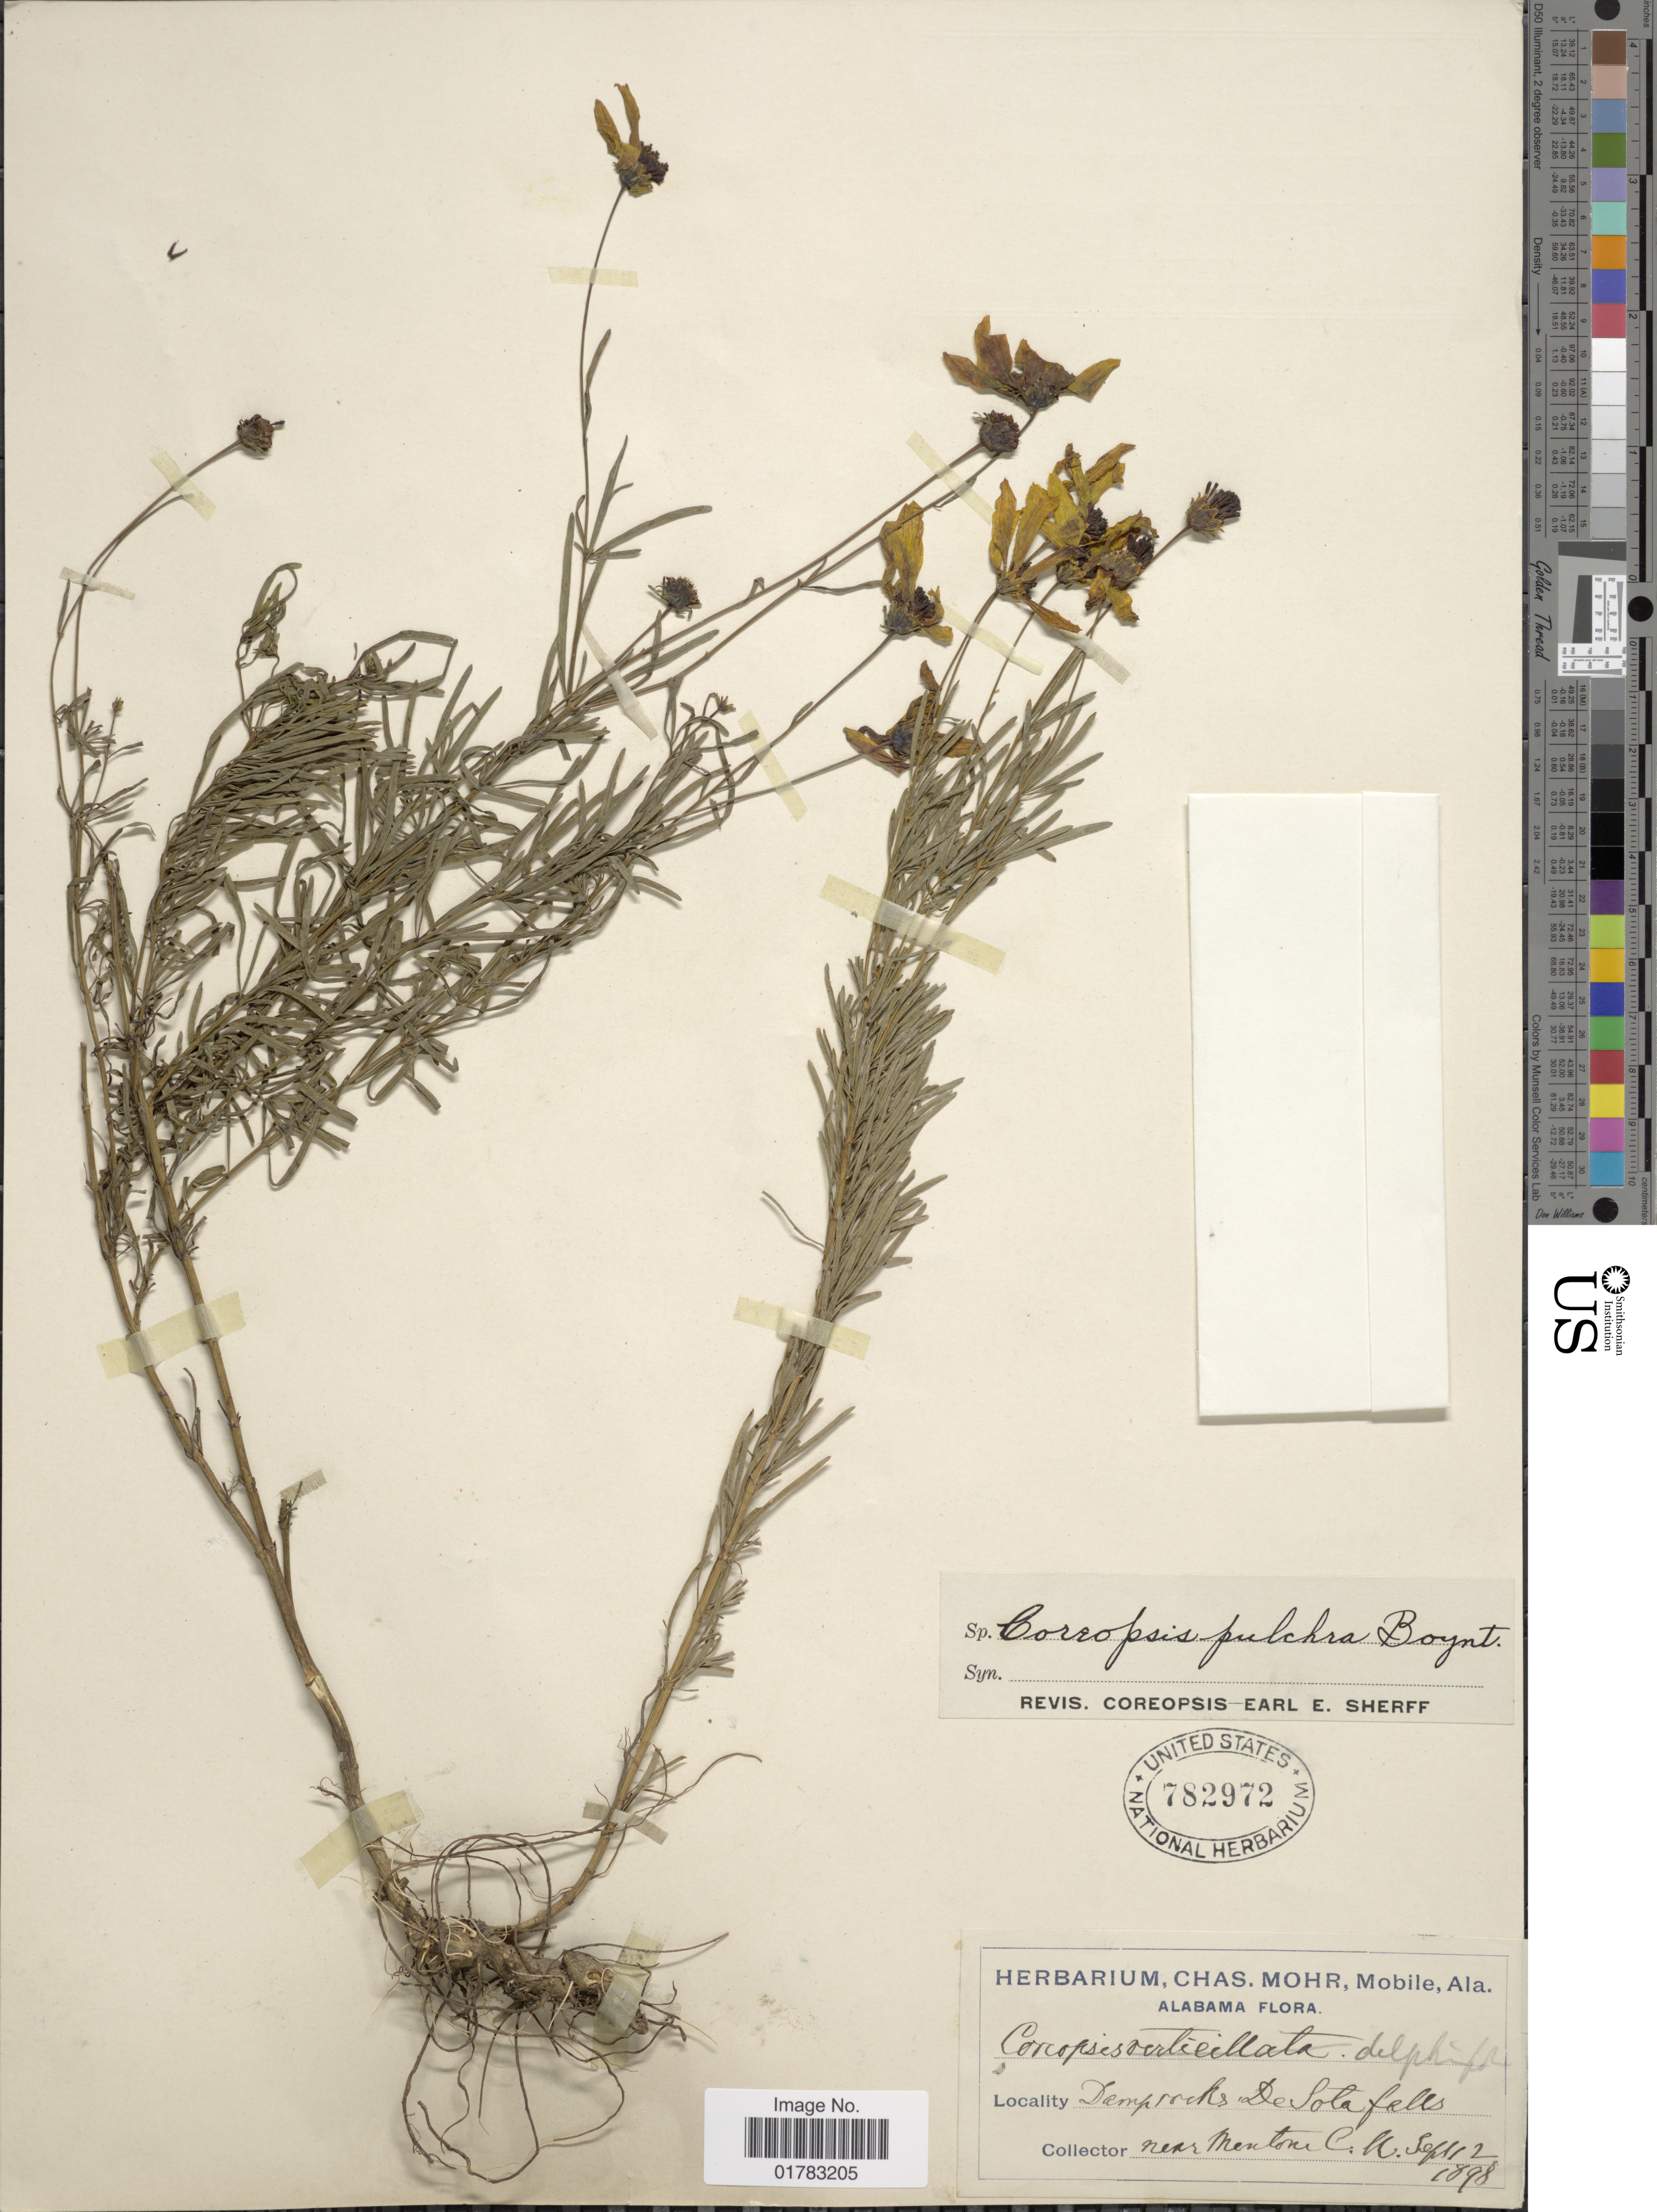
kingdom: Plantae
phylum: Tracheophyta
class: Magnoliopsida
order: Asterales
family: Asteraceae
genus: Coreopsis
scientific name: Coreopsis pulchra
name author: Boynton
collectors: C. T. Mohr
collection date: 1898-09-02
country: United States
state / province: Alabama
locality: Damp rocks, DeSoto falls, near Mentone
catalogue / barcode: US 782972